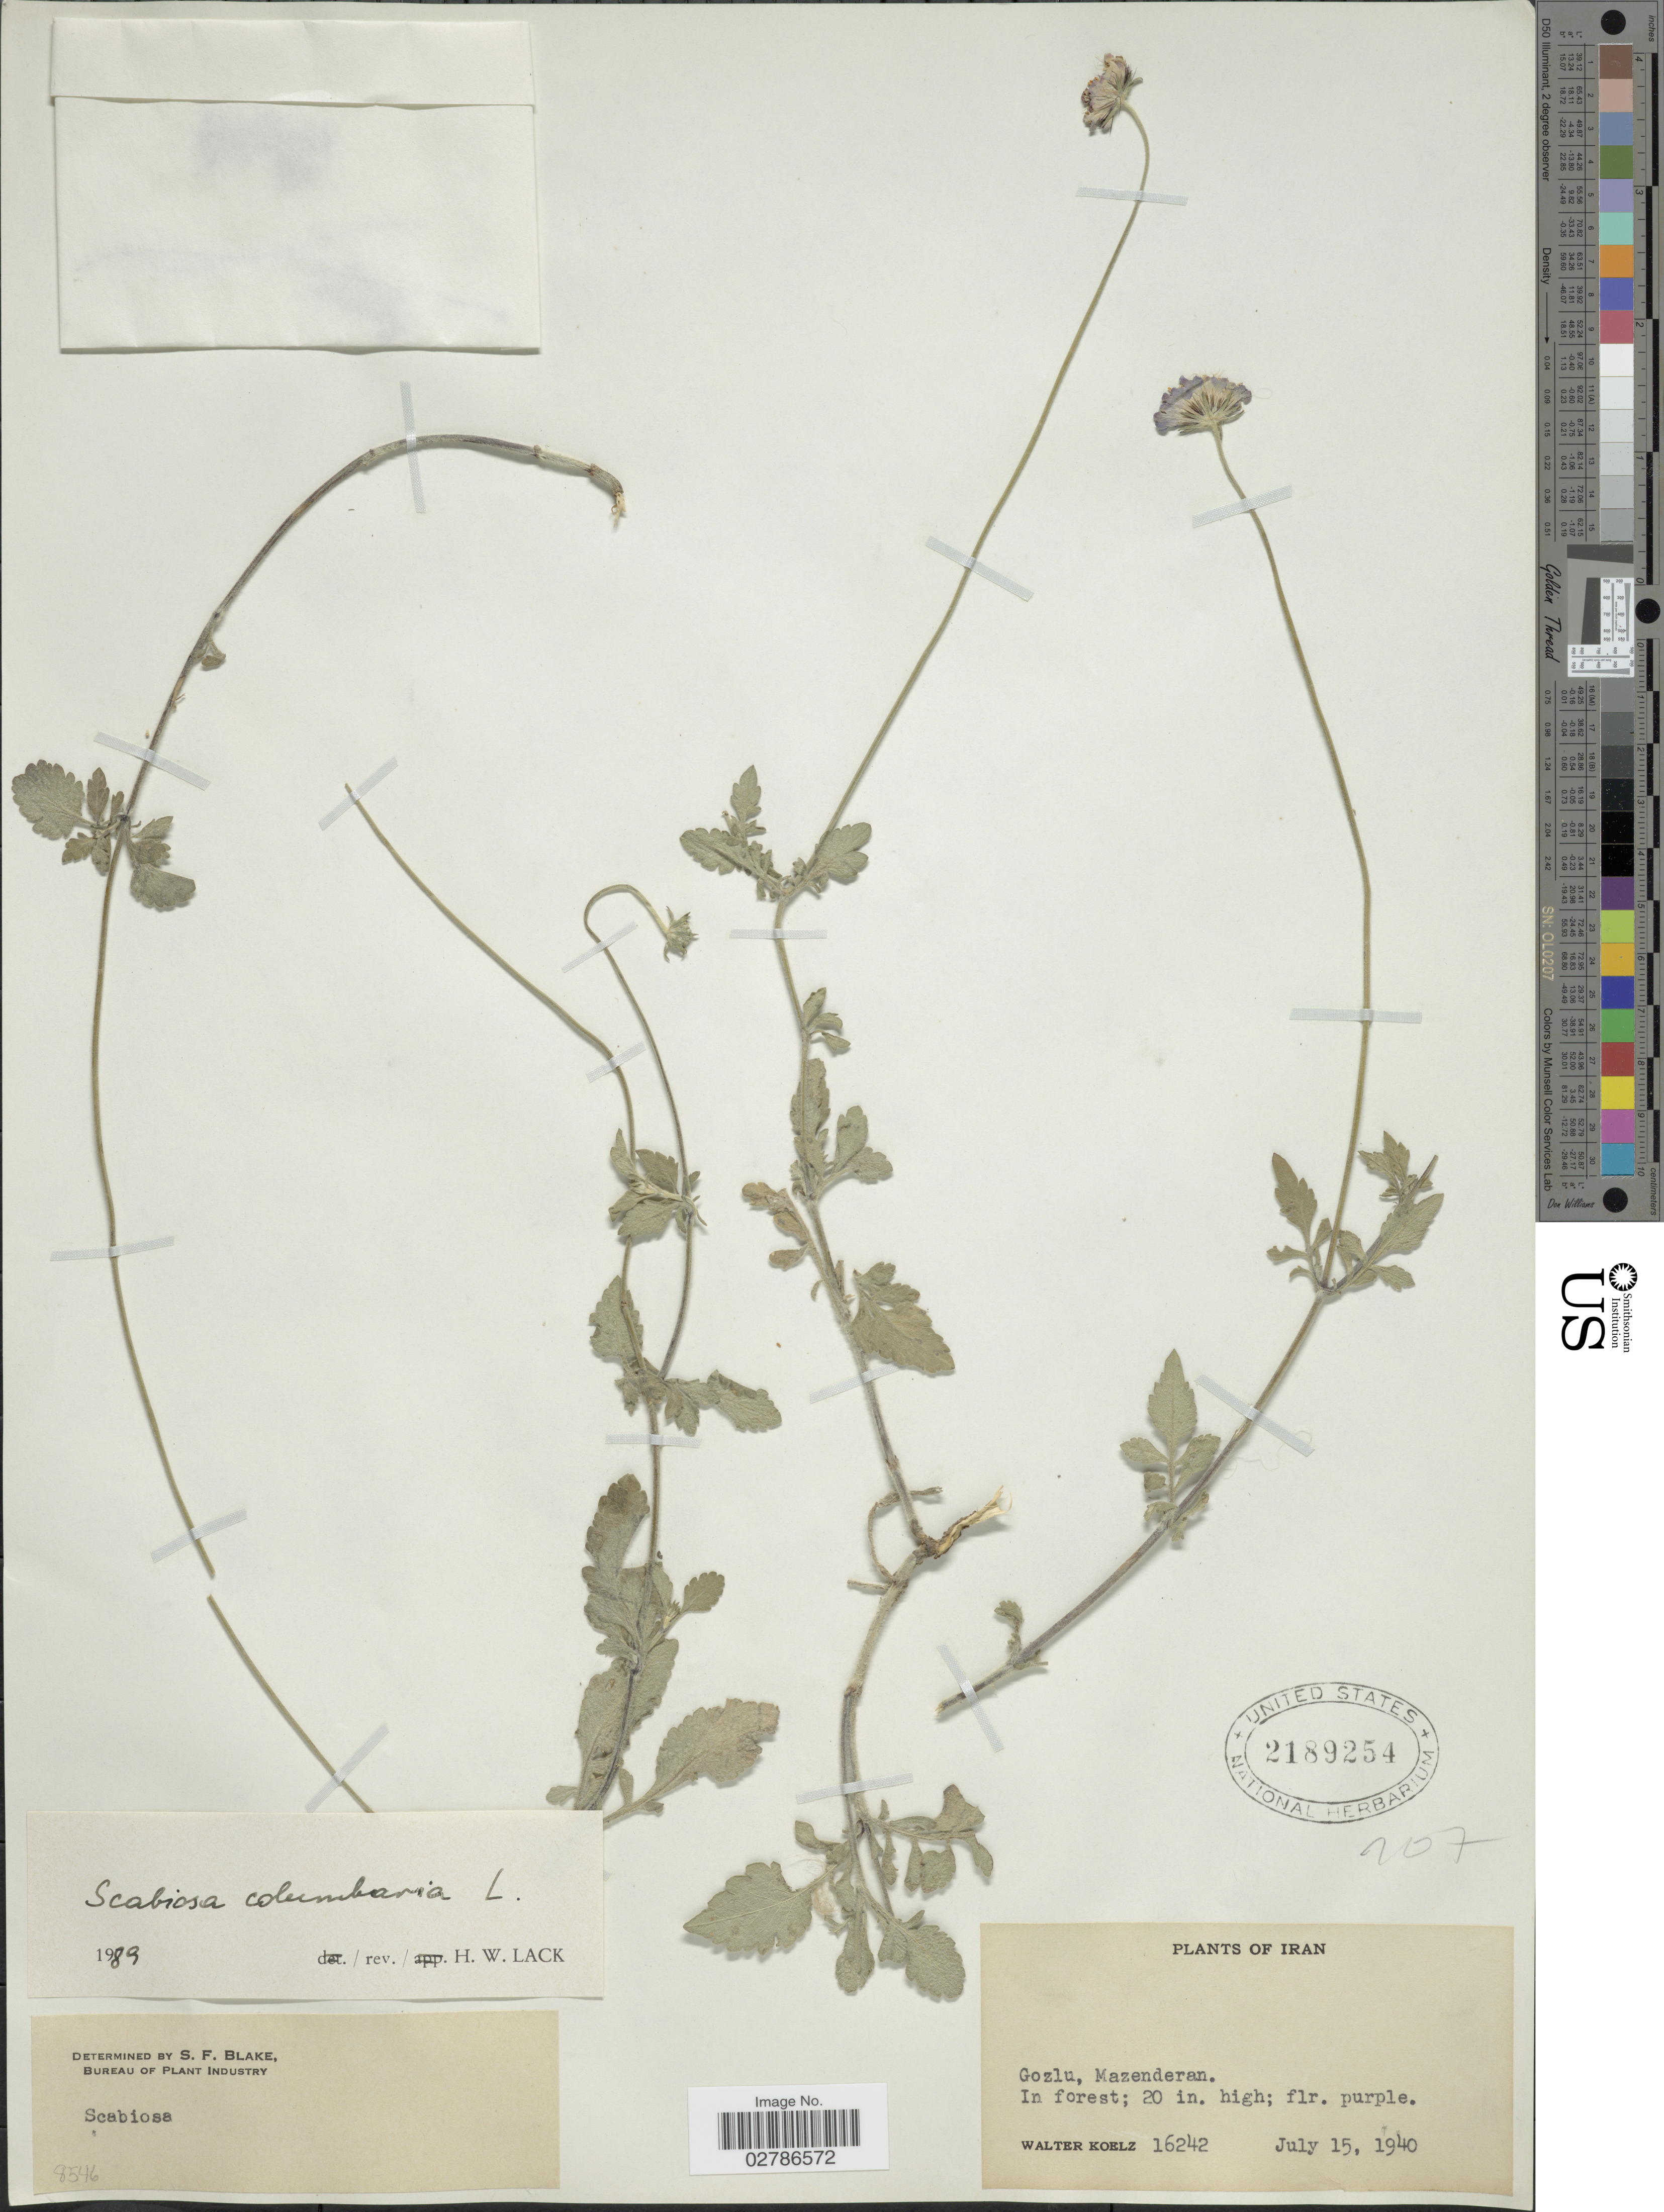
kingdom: Plantae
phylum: Tracheophyta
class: Magnoliopsida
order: Dipsacales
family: Caprifoliaceae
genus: Scabiosa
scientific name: Scabiosa columbaria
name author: L.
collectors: W. N. Koelz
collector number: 16242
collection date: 1940-07-15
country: Iran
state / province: Mazandaran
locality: Gozlu, Mazenderan.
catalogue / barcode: US 2189254